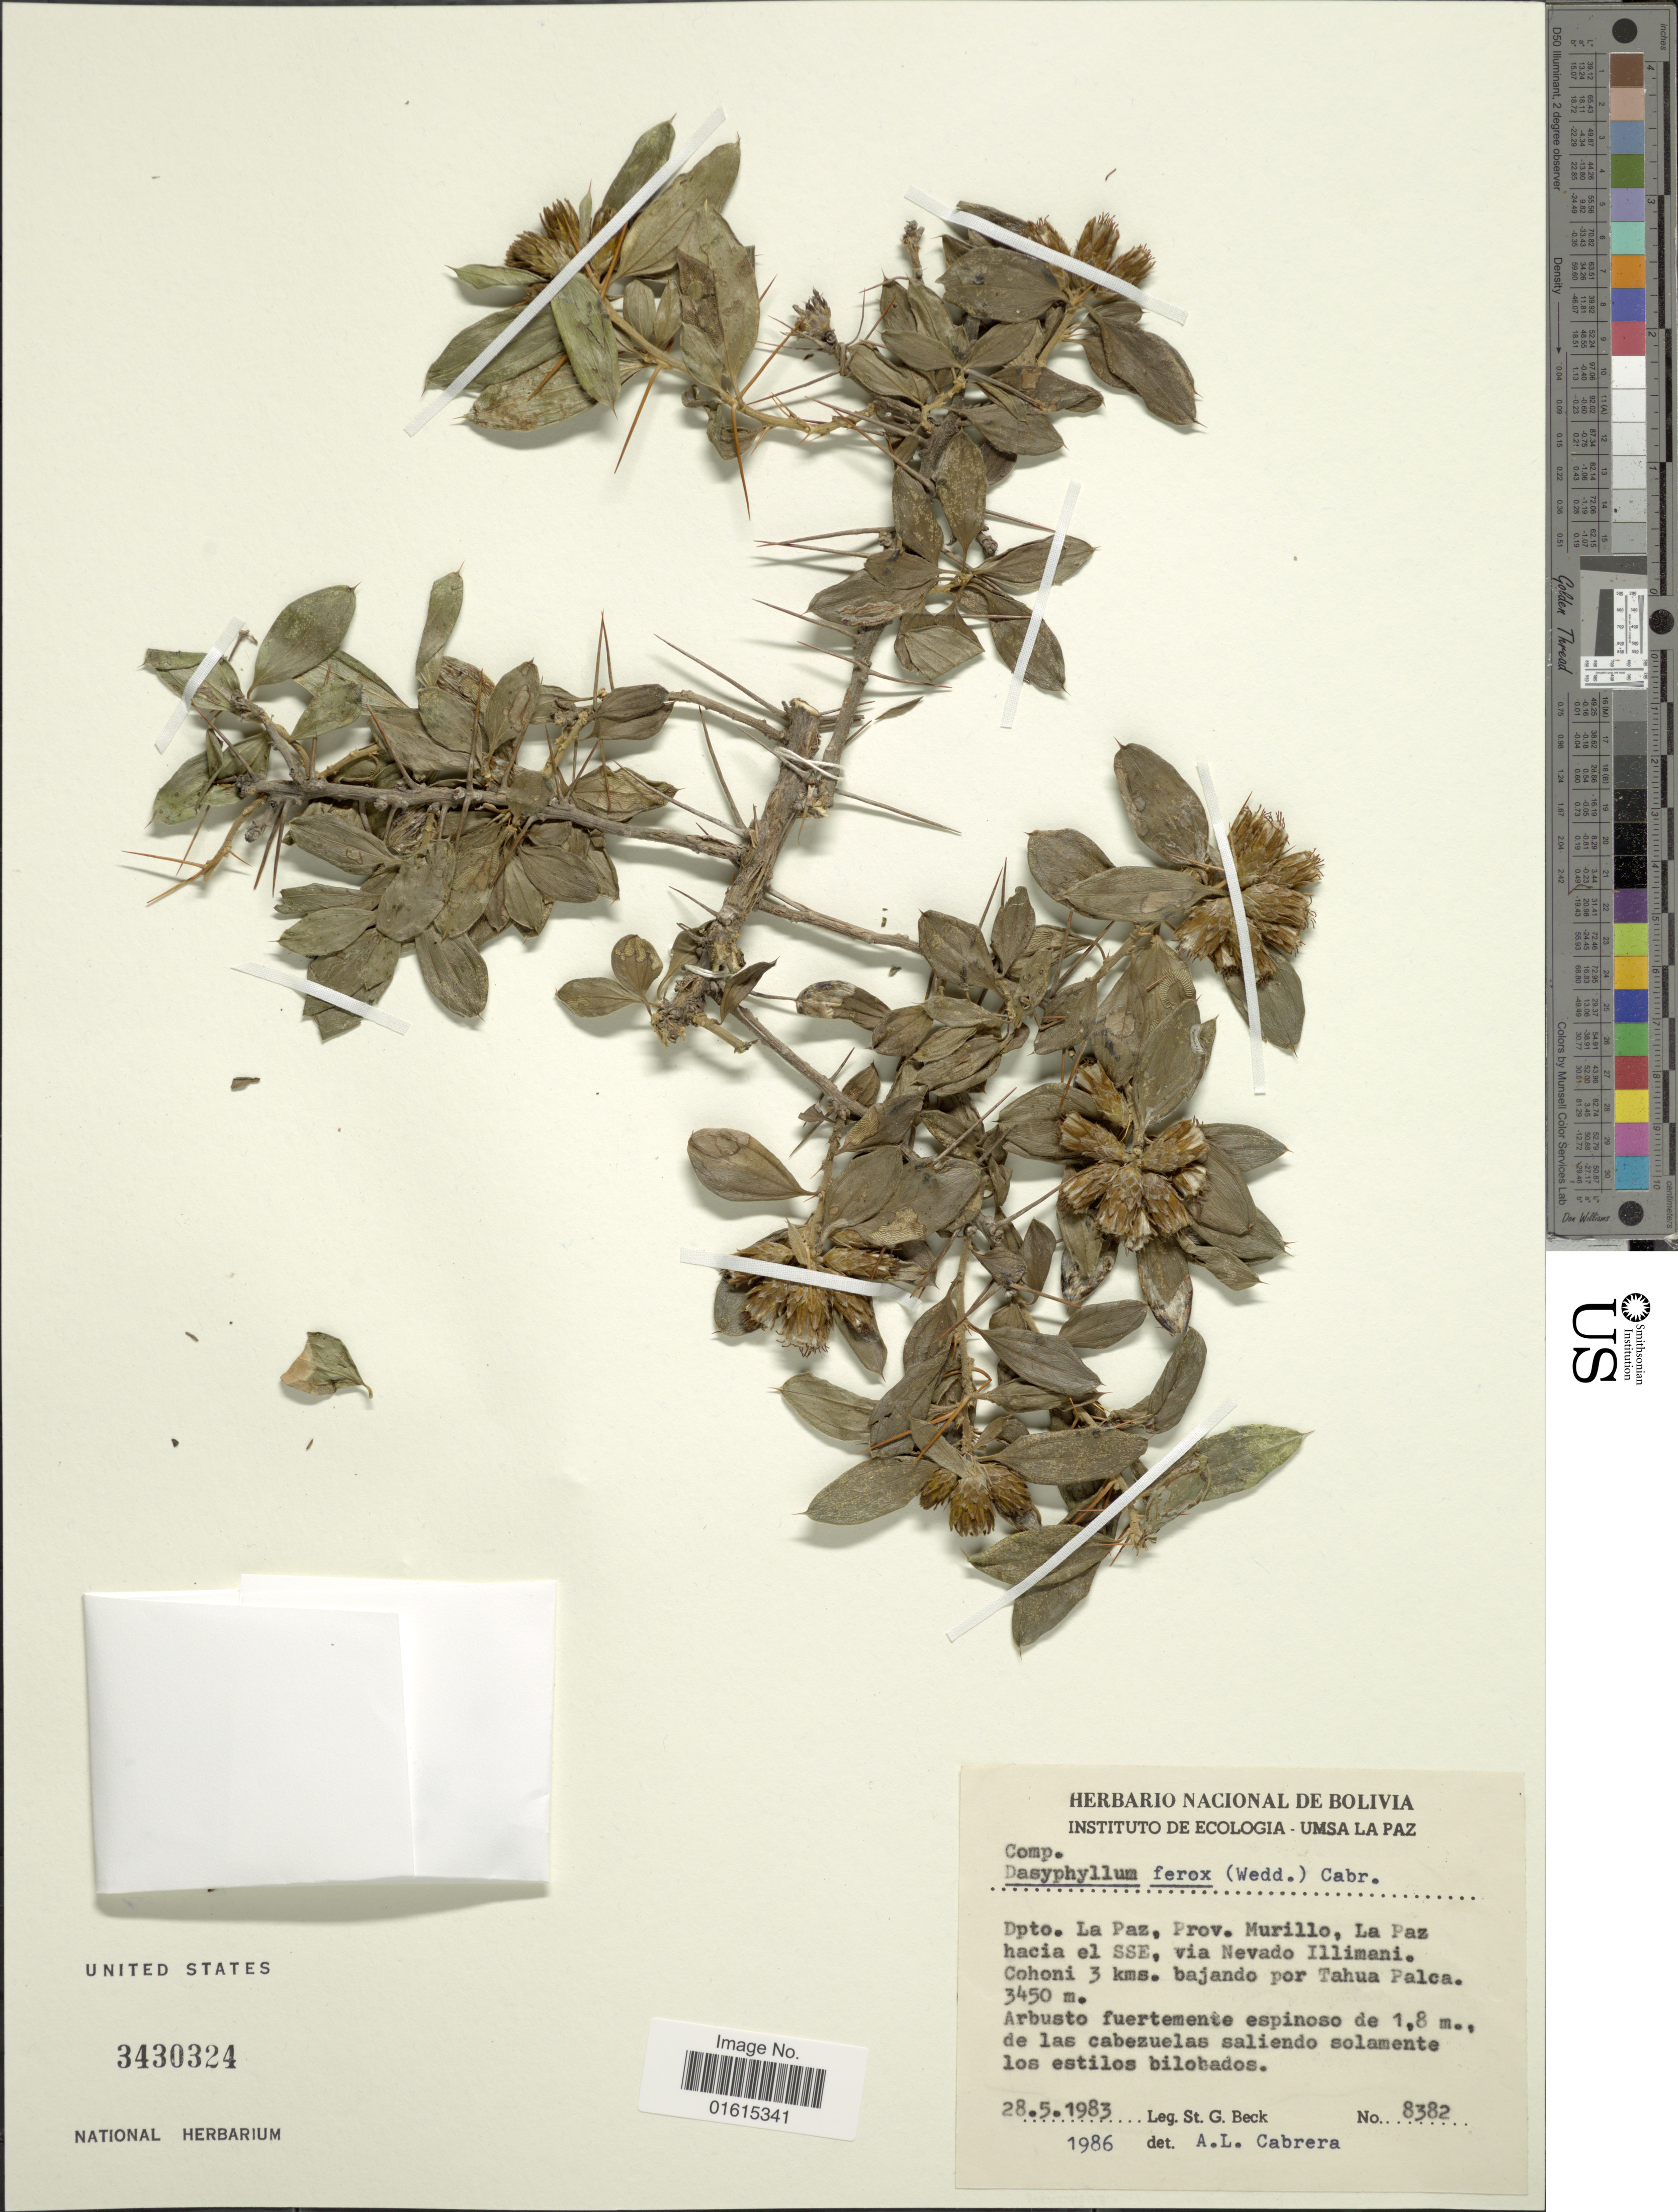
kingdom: Plantae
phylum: Tracheophyta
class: Magnoliopsida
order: Asterales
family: Asteraceae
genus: Dasyphyllum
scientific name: Dasyphyllum ferox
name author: (Wedd.) Cabrera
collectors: S. G. Beck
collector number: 8382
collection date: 1983-05-28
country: Bolivia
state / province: La Paz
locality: Dpto. La Paz, Prov. Murillo, La Paz hacia el SSE, via Nevado Illimani, Cohoni 3 kms bajando por Tahua Palca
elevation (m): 3450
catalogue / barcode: US 3430324